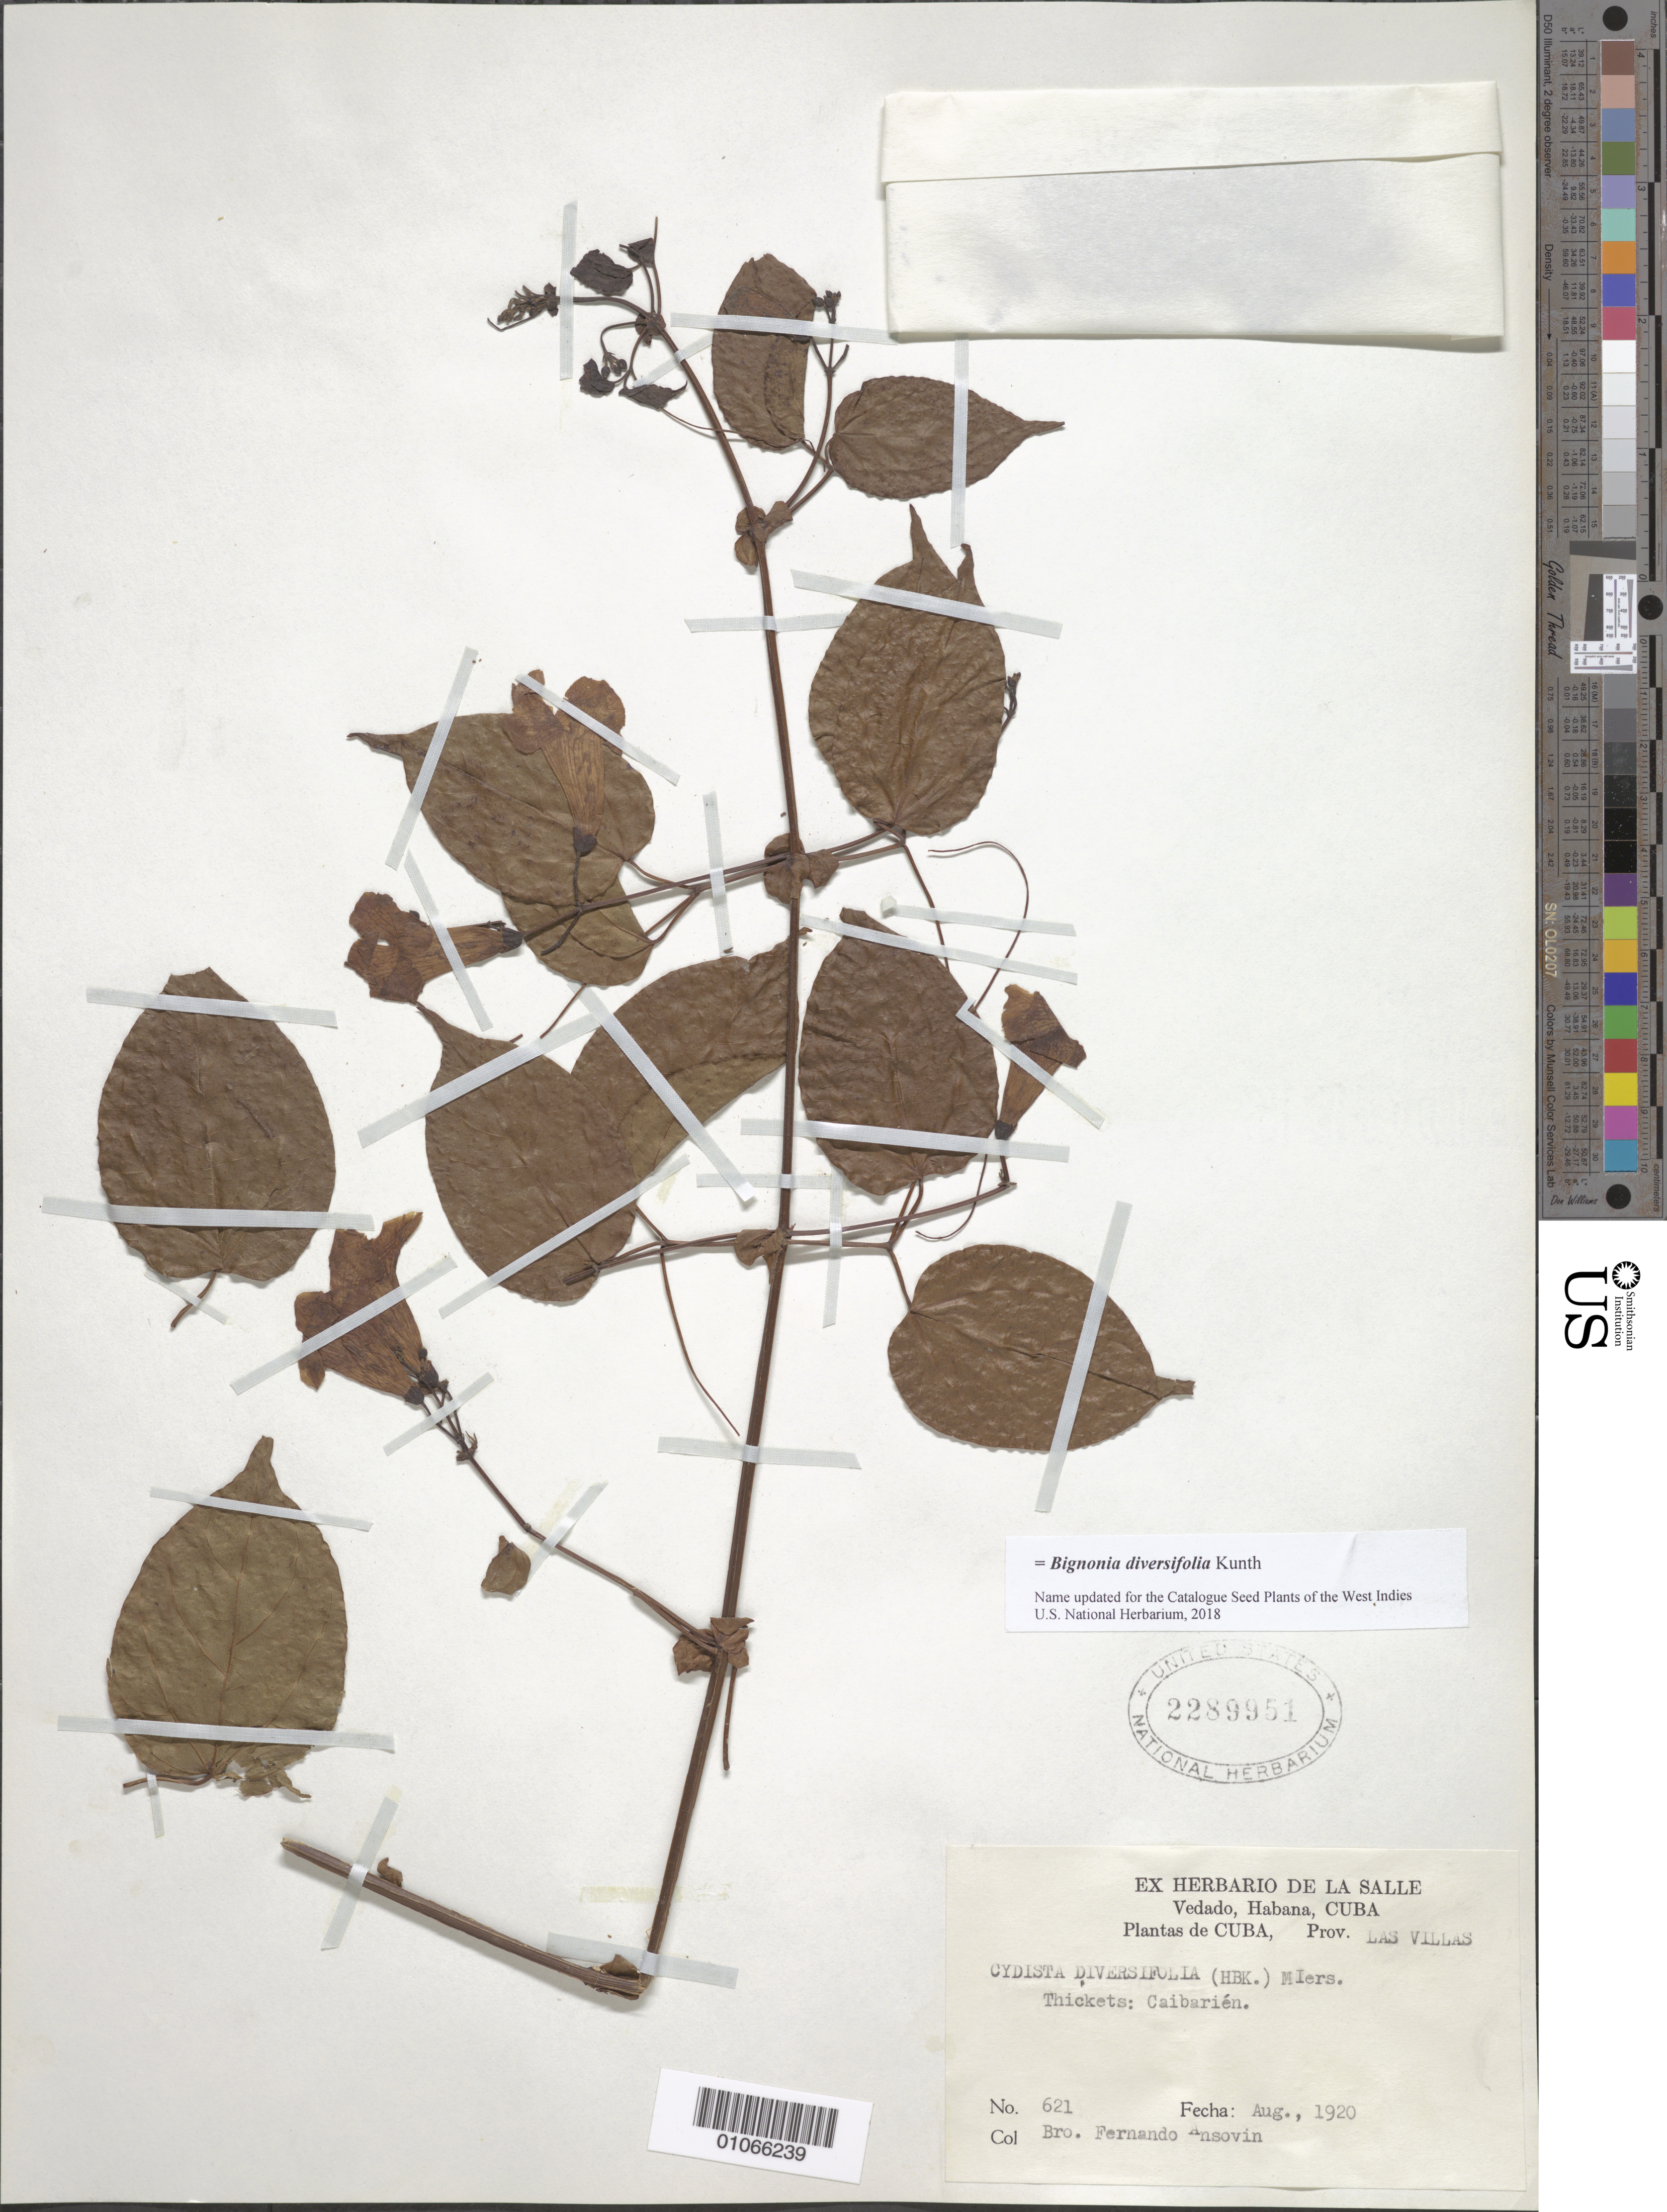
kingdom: Plantae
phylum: Tracheophyta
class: Magnoliopsida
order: Lamiales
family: Bignoniaceae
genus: Bignonia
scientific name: Bignonia diversifolia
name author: Kunth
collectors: B. Ansovin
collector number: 621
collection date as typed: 01 Aug 1920 to 31 Aug 1920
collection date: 1920-08-01/1920-08-31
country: Cuba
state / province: Las Villas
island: Cuba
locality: Caibarien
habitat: Thickets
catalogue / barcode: US 2289951